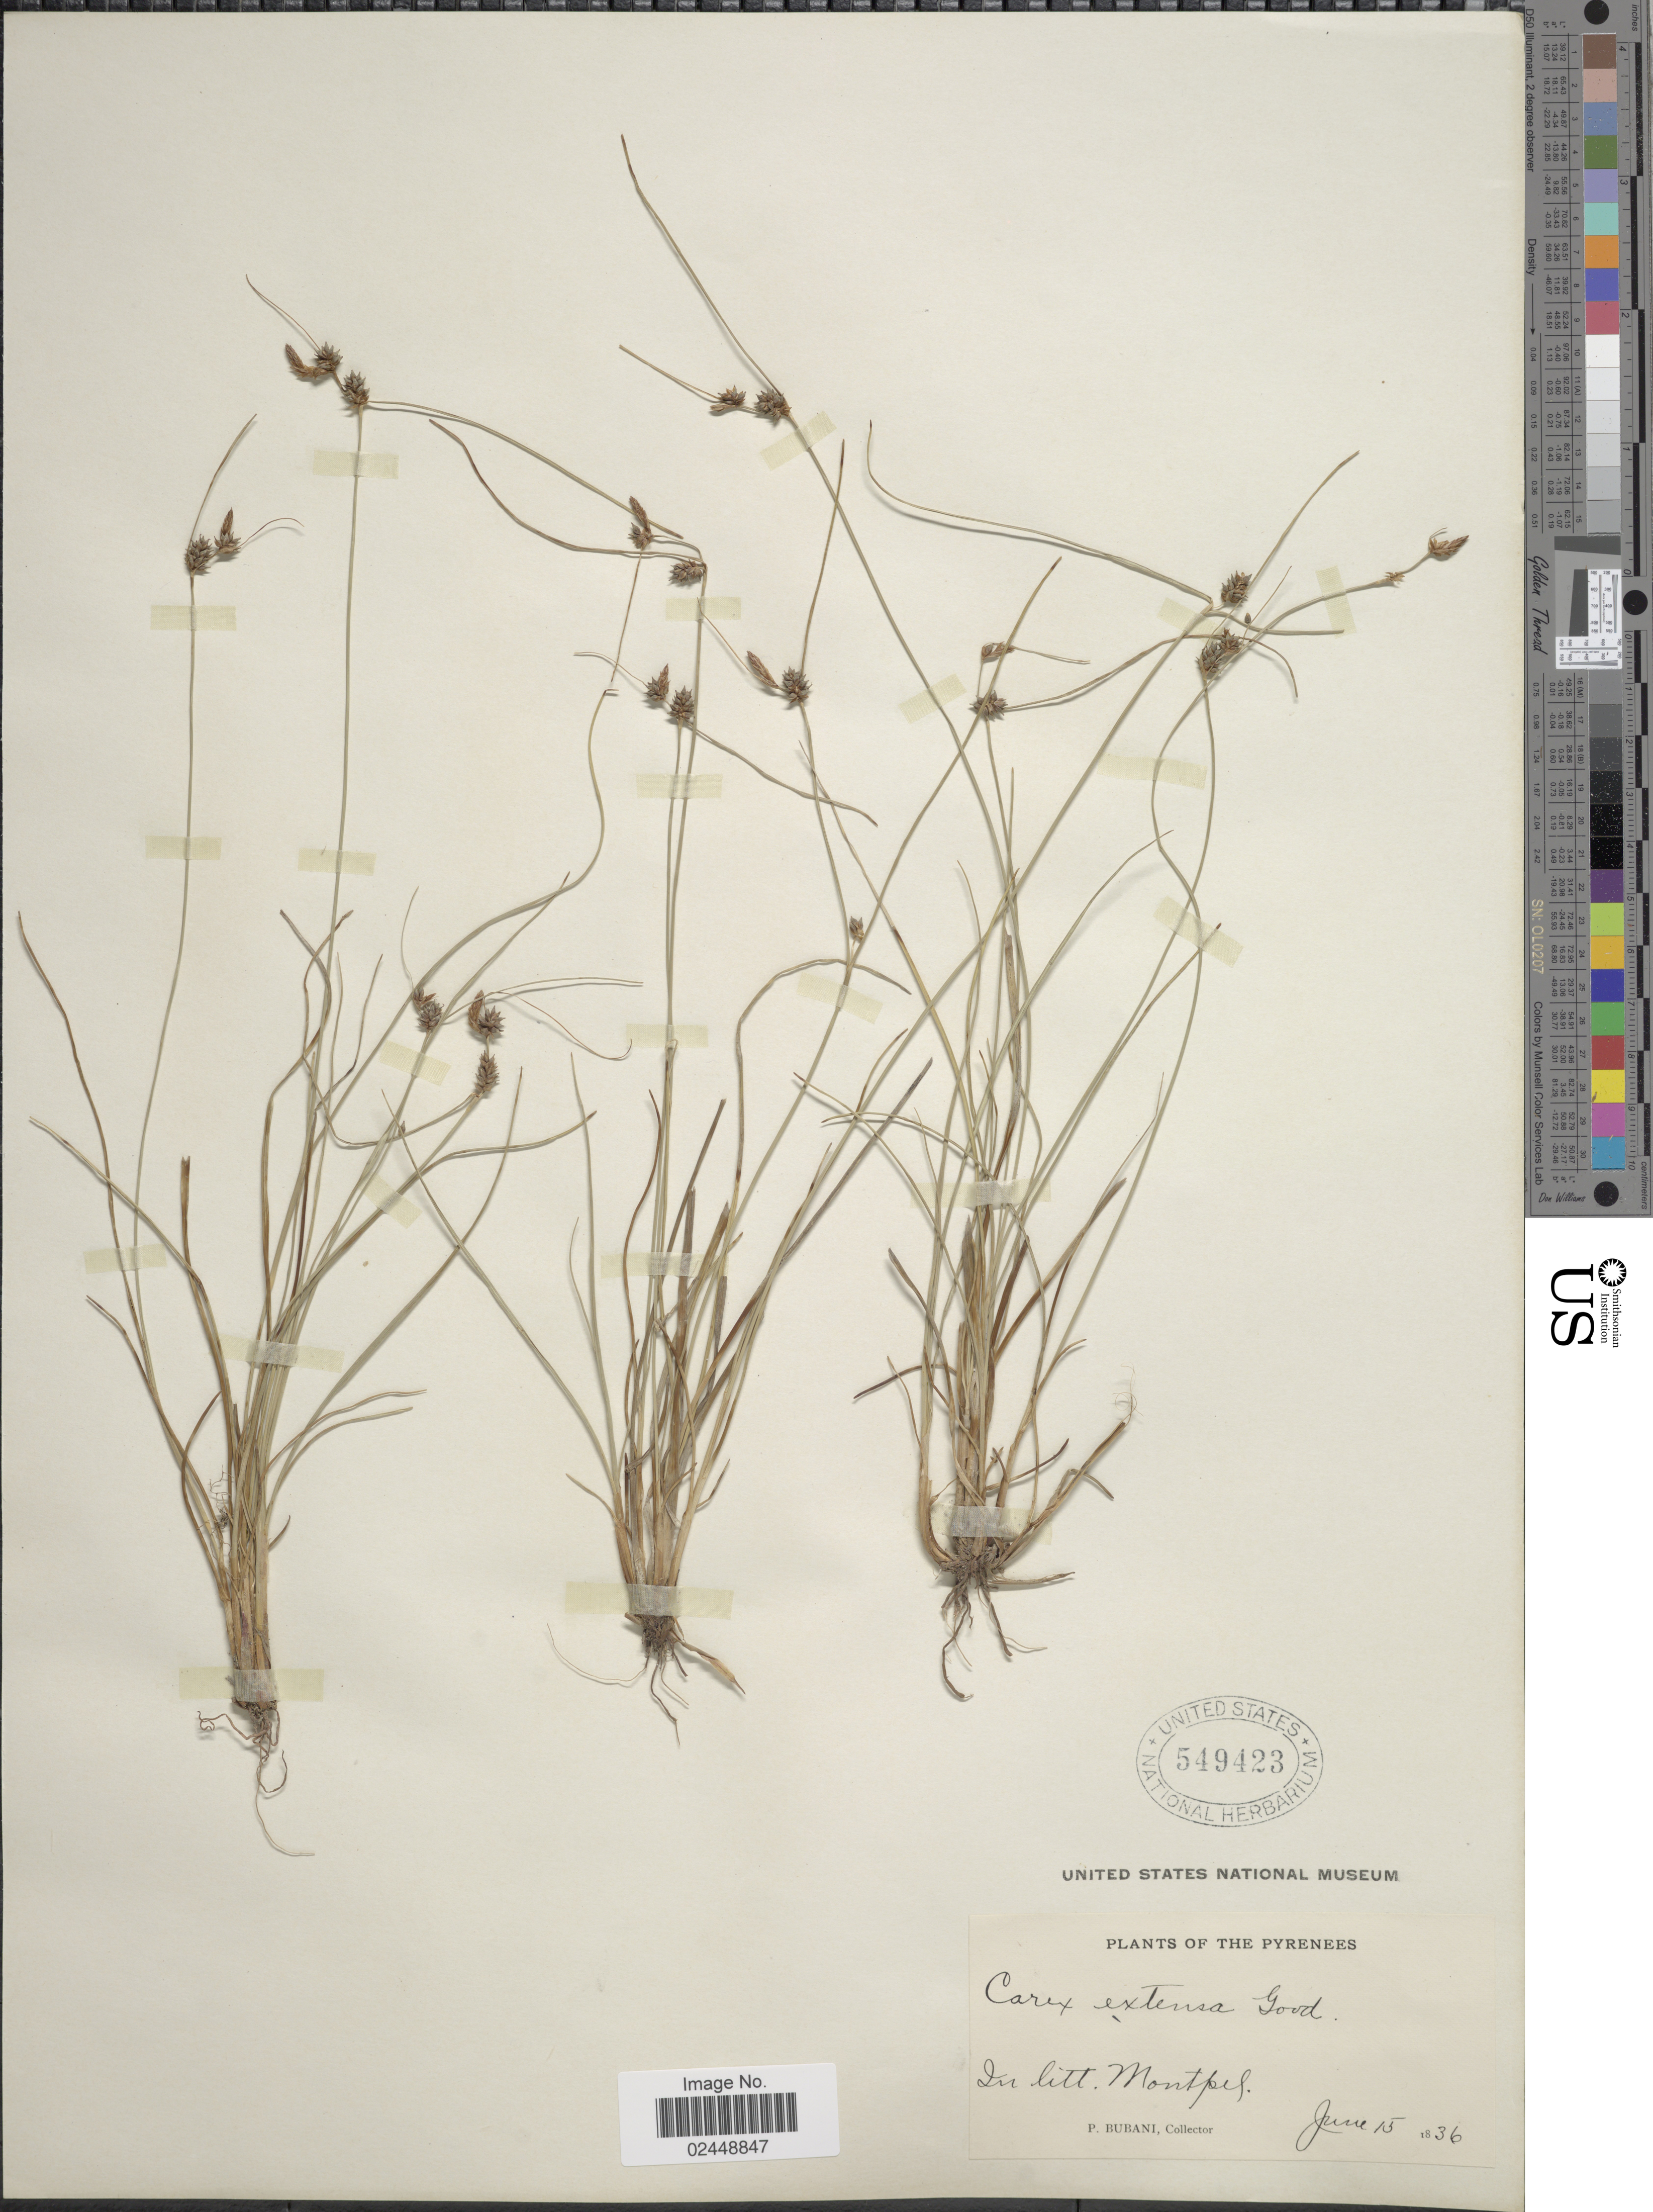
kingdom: Plantae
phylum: Tracheophyta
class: Liliopsida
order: Poales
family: Cyperaceae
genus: Carex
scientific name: Carex extensa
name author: Gooden.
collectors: P. Bubani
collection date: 1836-06-15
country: France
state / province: Occitanie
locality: Pyrenees, in litt. Montpel.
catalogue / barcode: US 549423